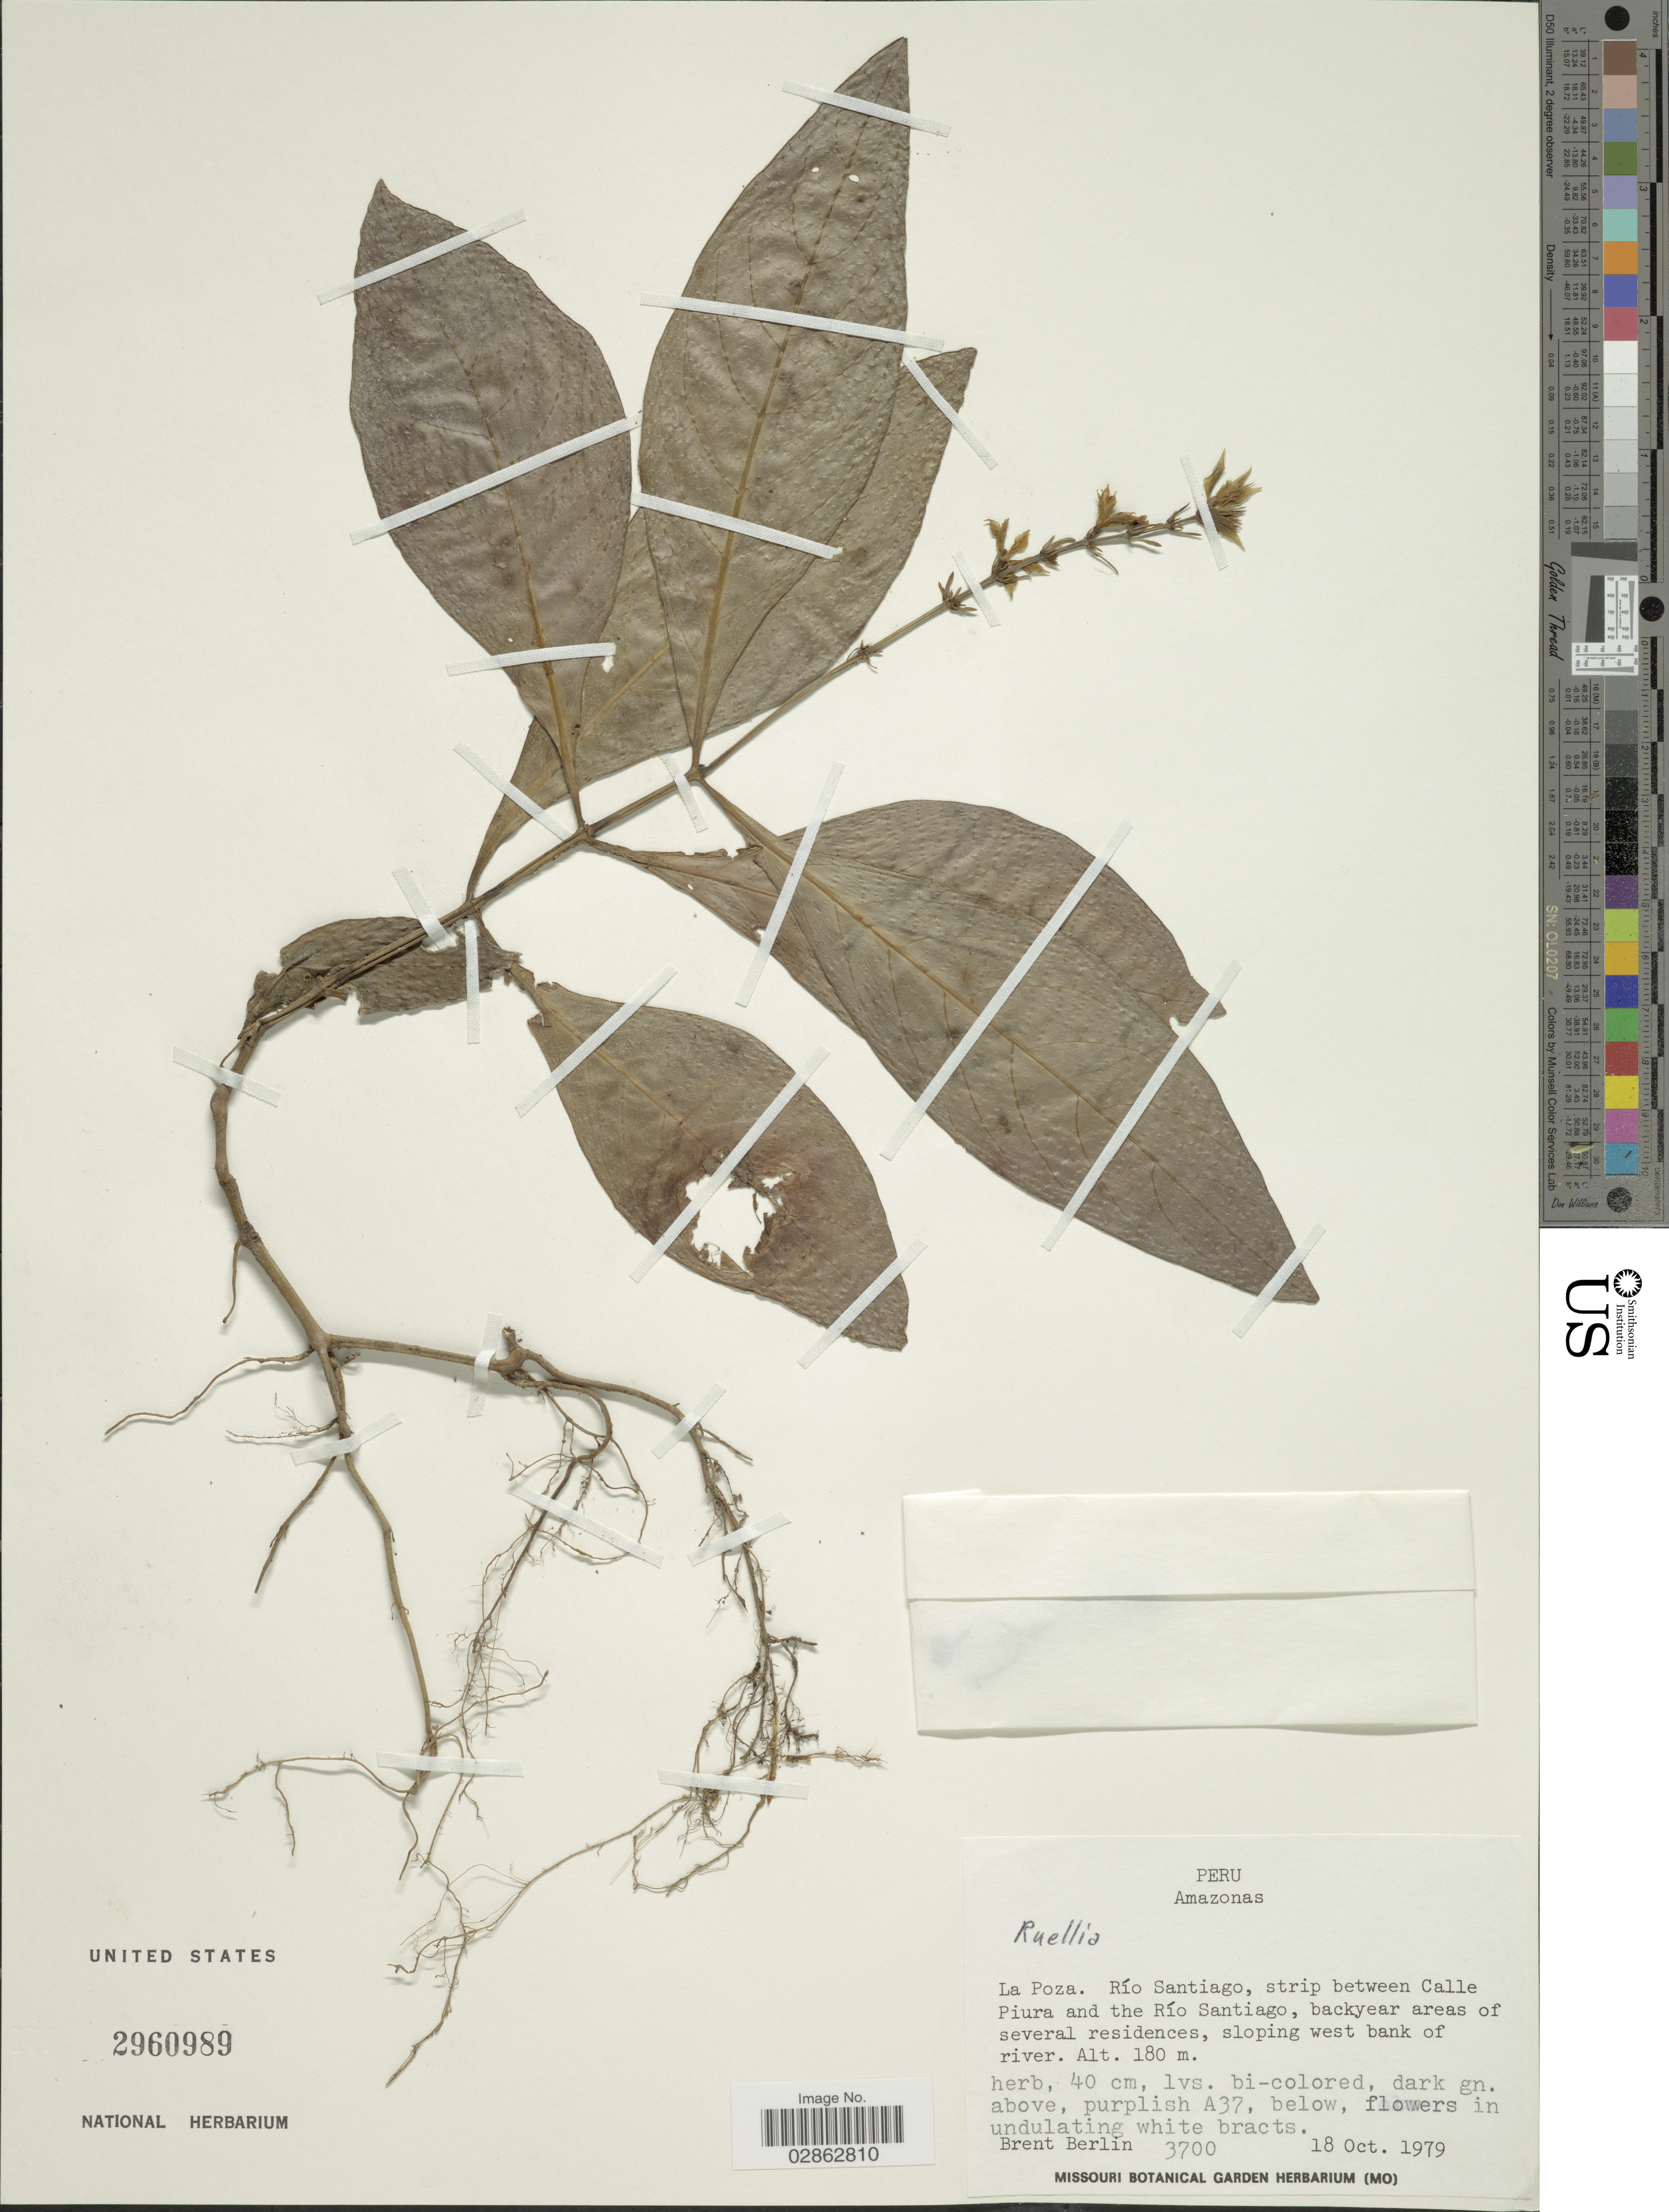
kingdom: Plantae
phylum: Tracheophyta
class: Magnoliopsida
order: Lamiales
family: Acanthaceae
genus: Ruellia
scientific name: Ruellia sp.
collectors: B. Berlin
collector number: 3700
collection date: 1979-10-18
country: Peru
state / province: Amazonas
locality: La Poza. Río Santiago, strip between Calle Piura and the Río Santiago, backyear areas of several residences, sloping west bank of river.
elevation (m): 180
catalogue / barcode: US 2960989